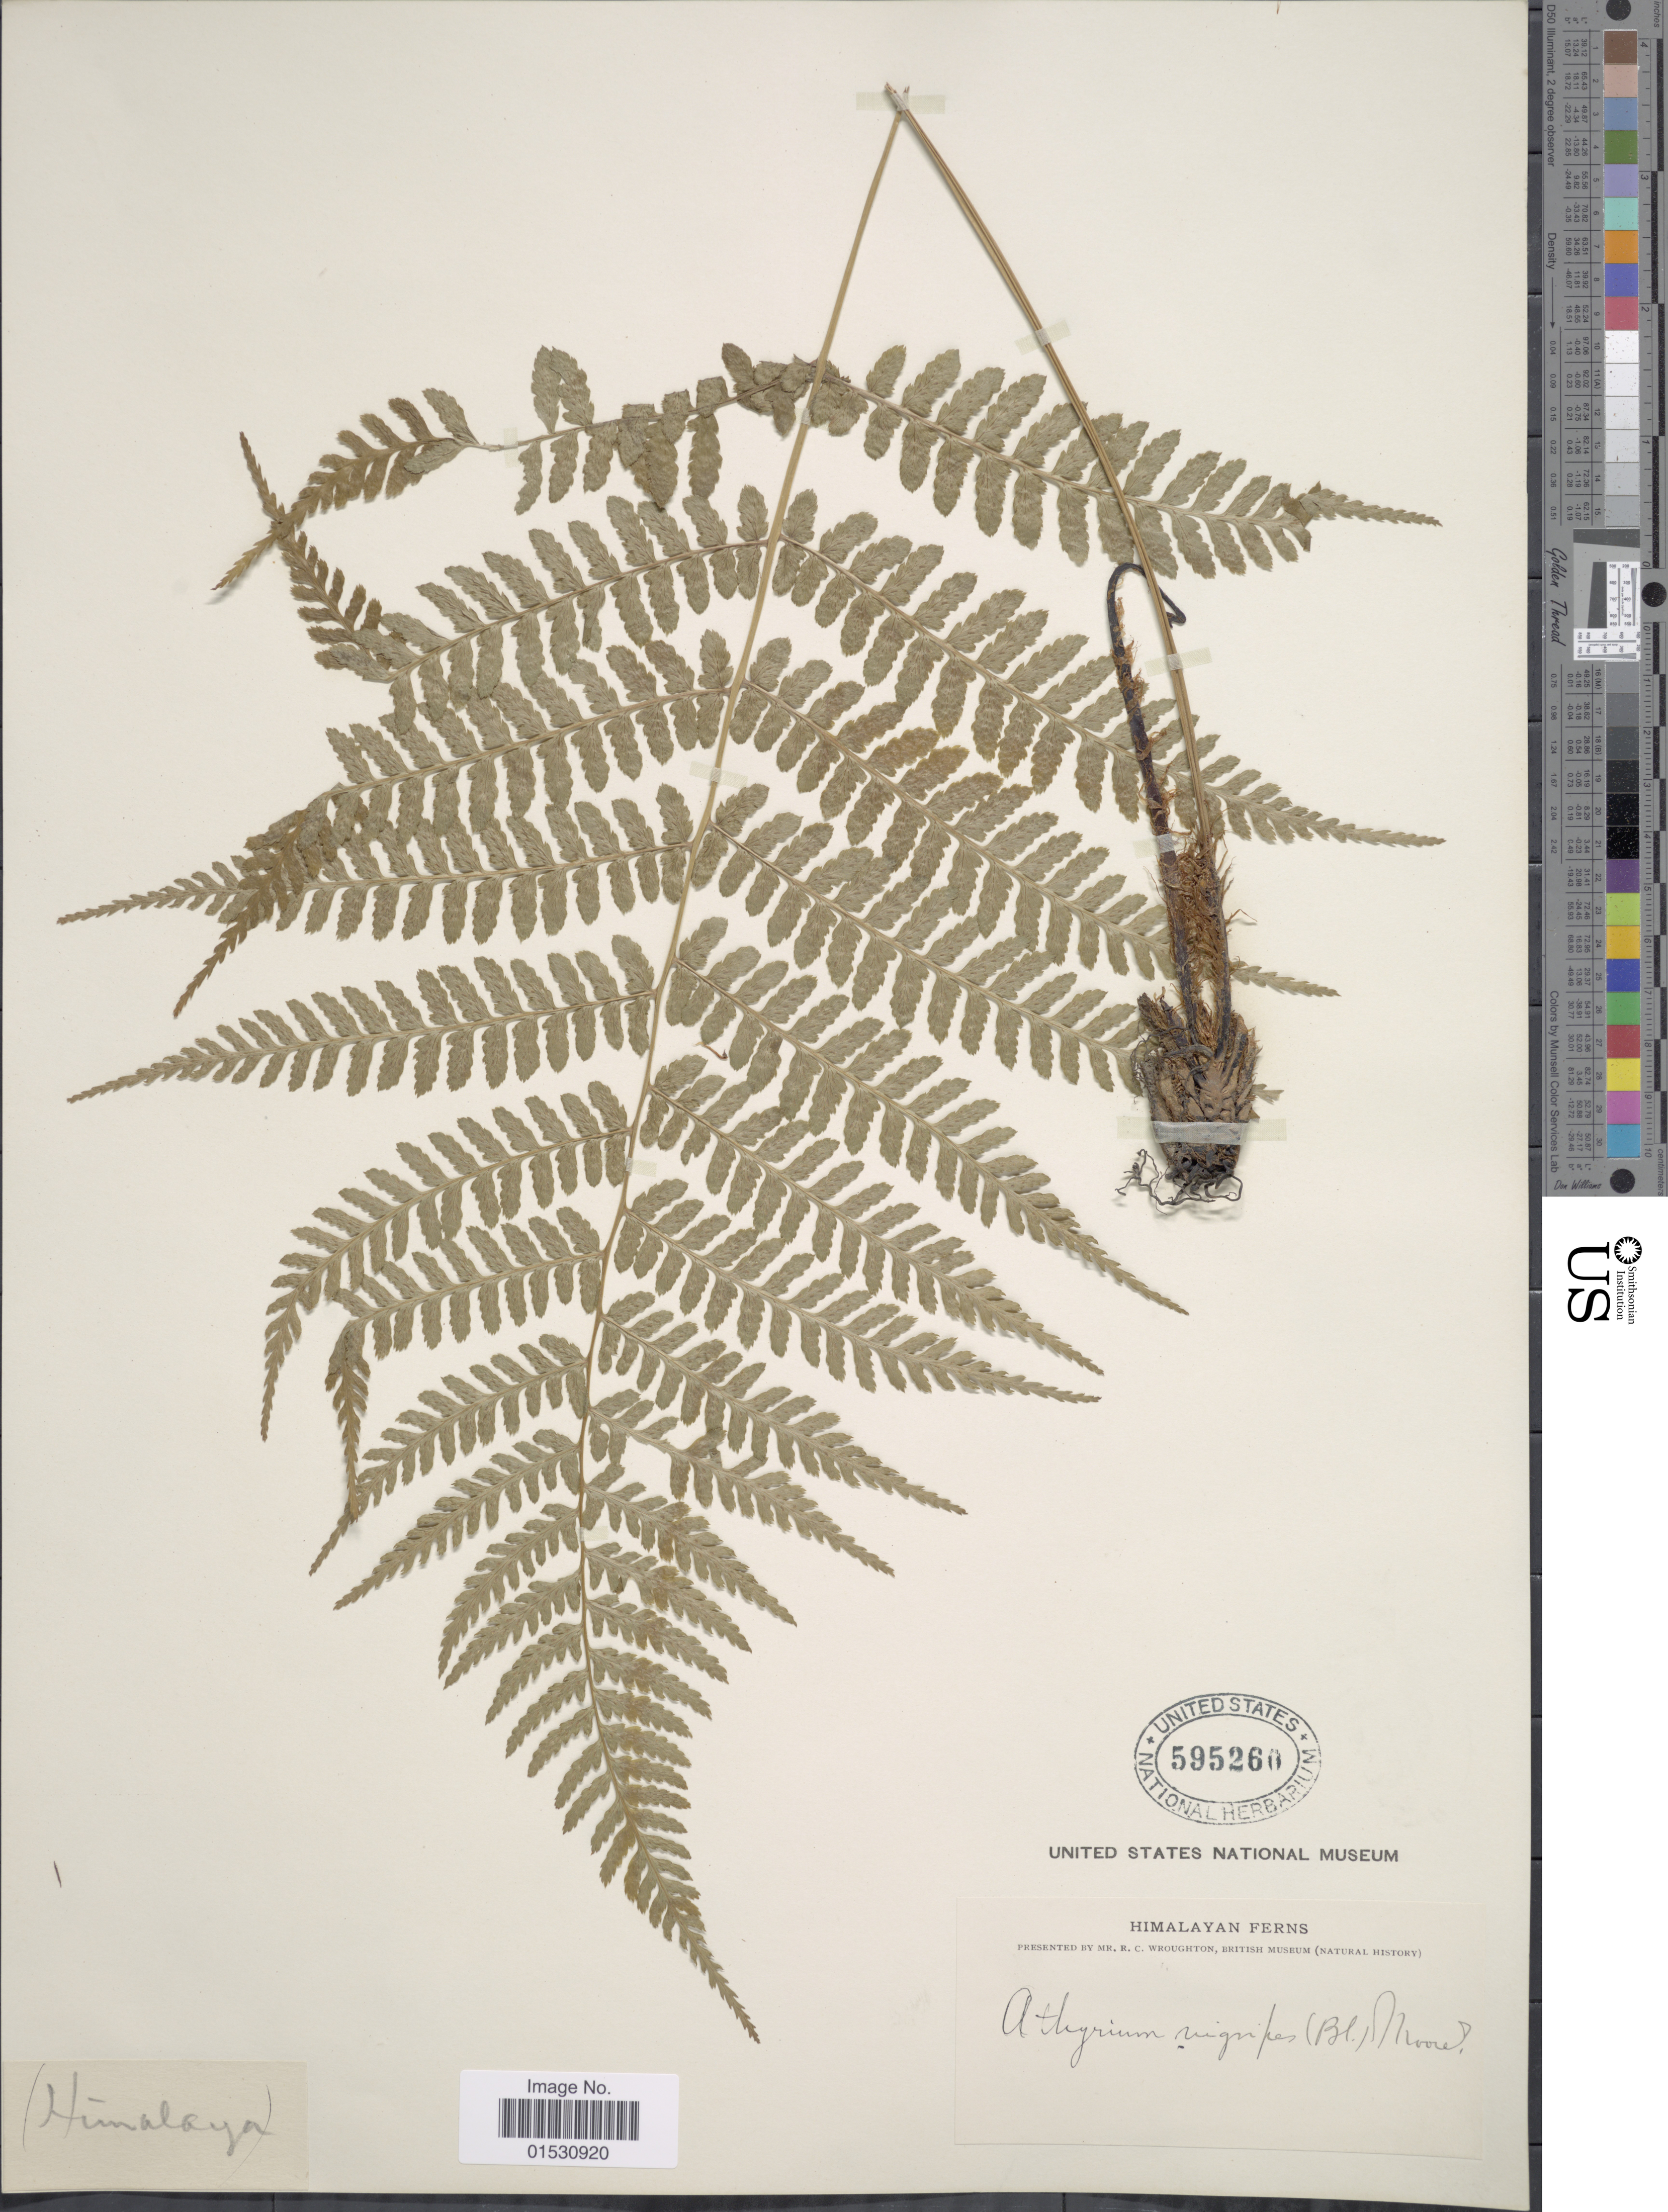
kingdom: Plantae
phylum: Tracheophyta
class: Polypodiopsida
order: Polypodiales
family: Athyriaceae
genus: Athyrium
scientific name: Athyrium nigripes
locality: Himalayan.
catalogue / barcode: US 595260